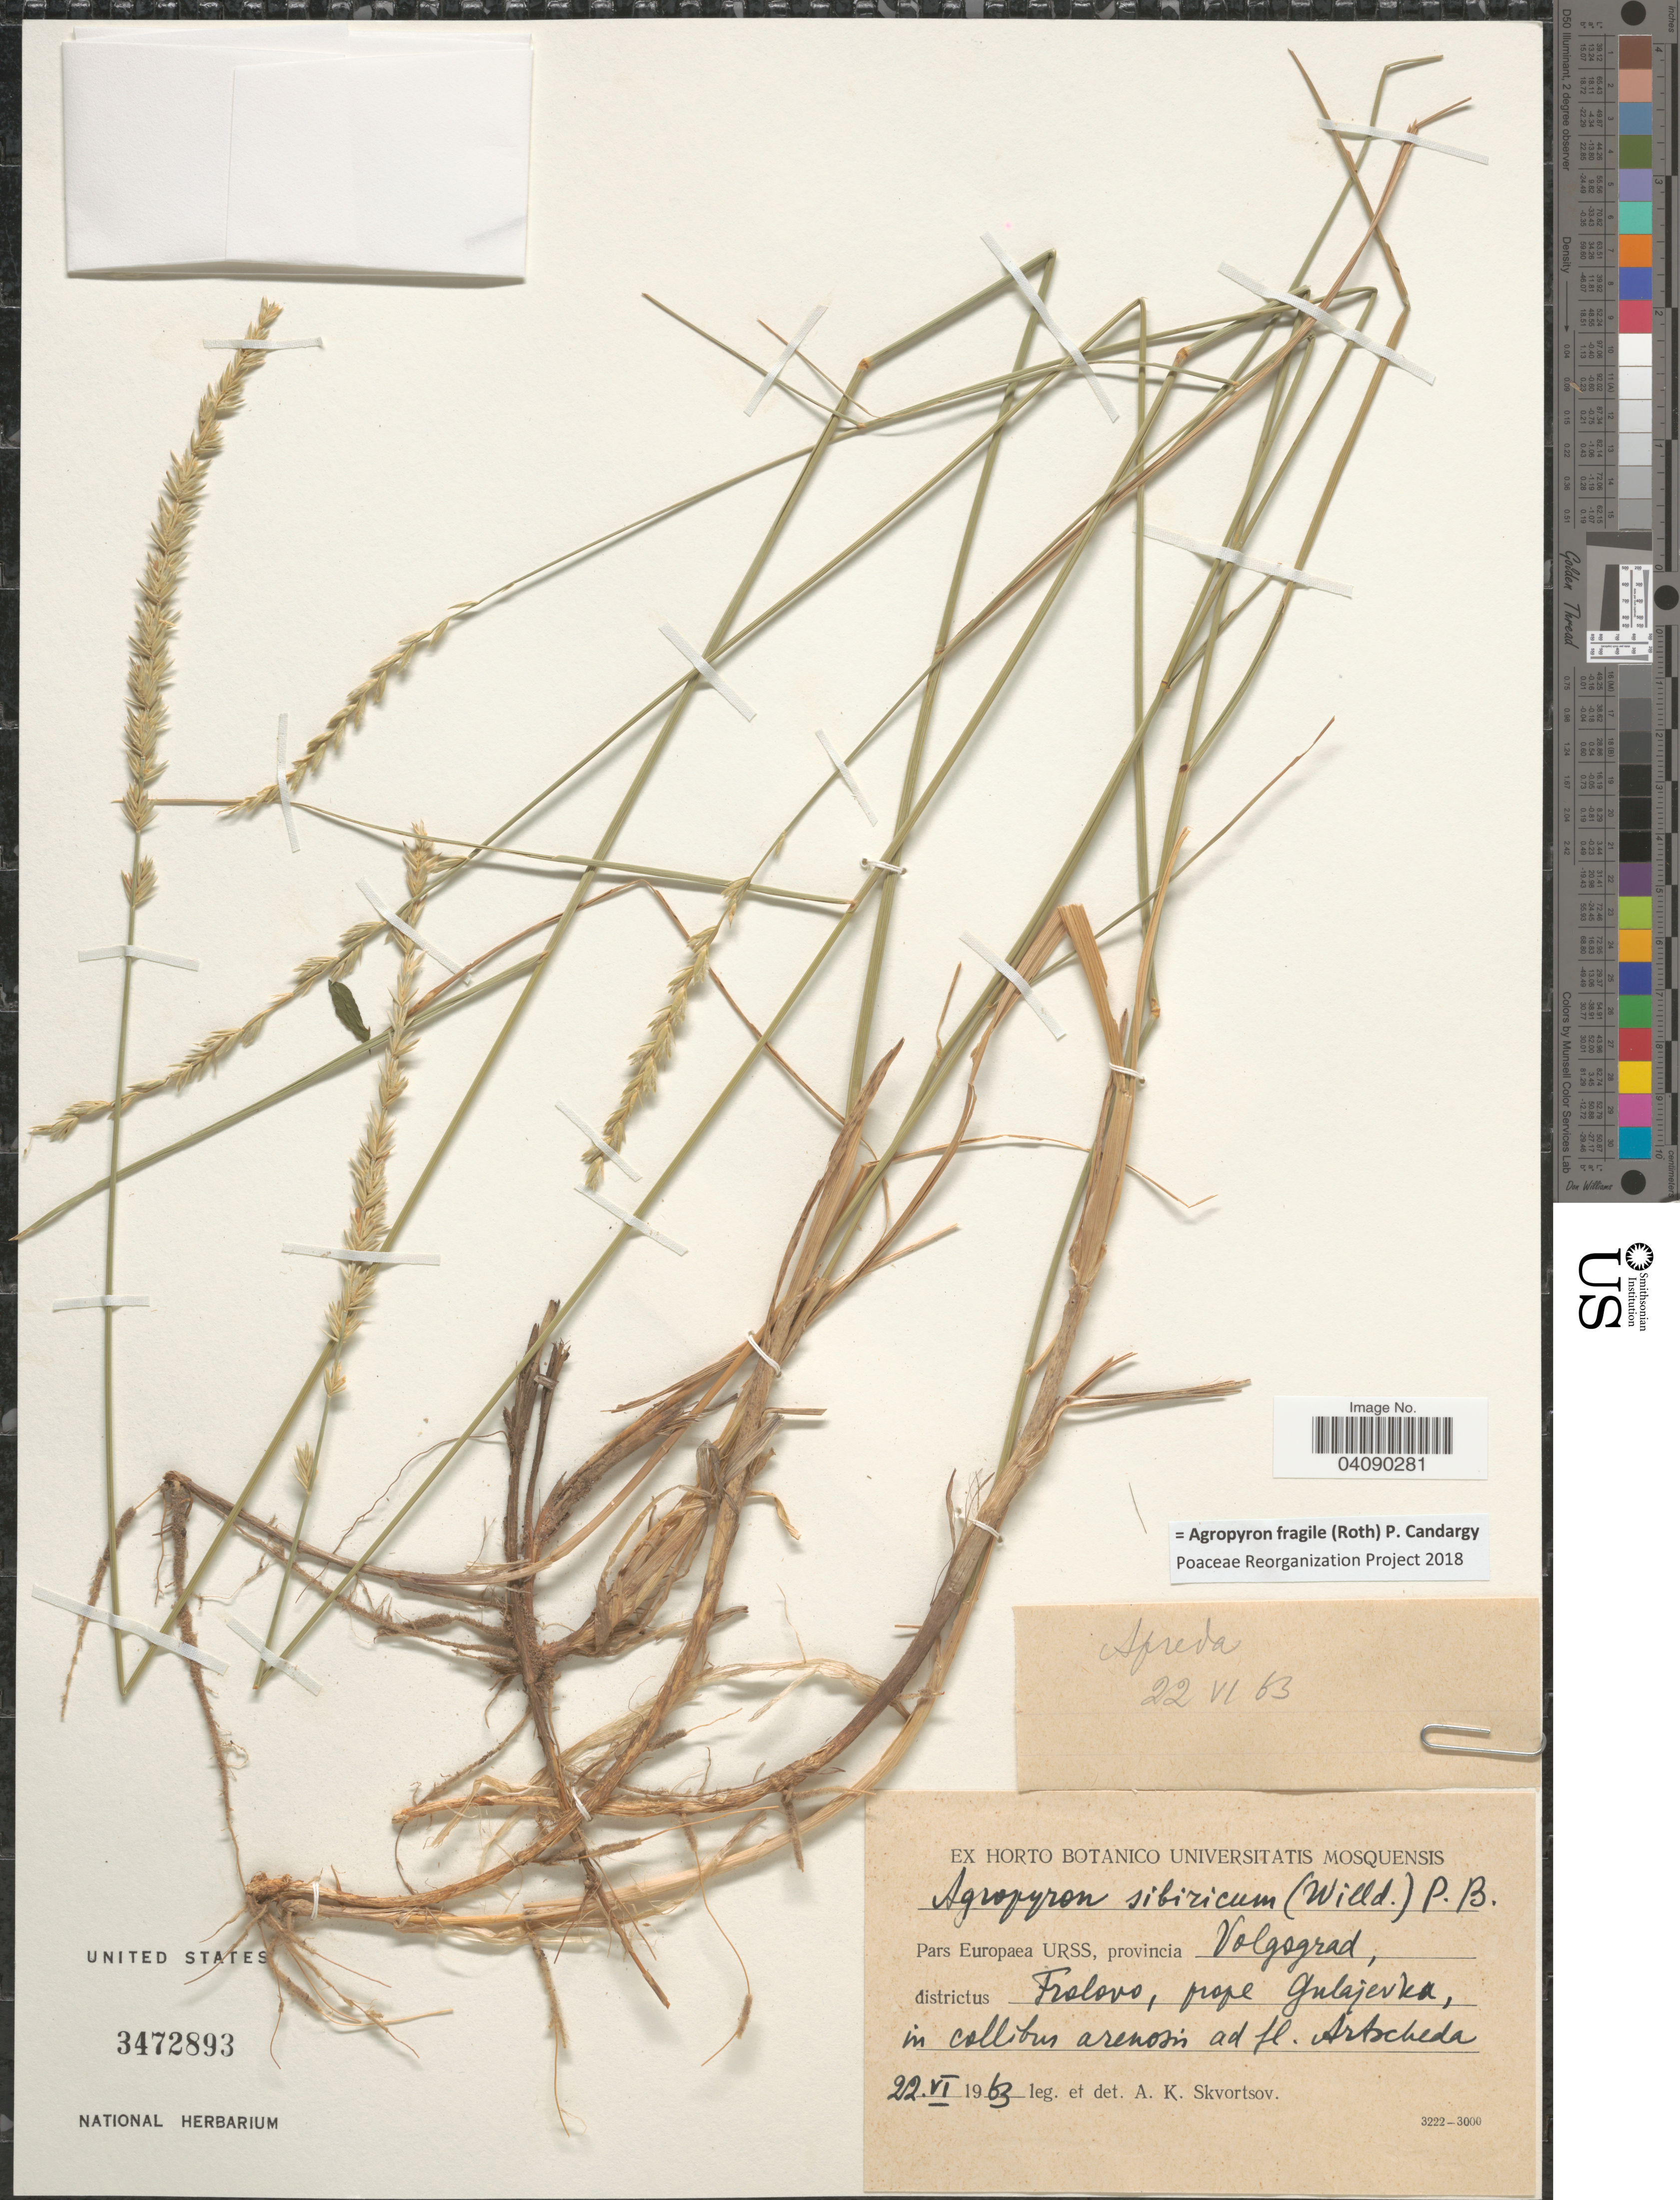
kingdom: Plantae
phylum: Tracheophyta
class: Liliopsida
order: Poales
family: Poaceae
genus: Agropyron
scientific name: Agropyron fragile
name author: (Roth) Candargy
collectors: A. K. Skvortsov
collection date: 1963-06-22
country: Russian Federation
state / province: Volgograd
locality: Pars Europaea URSS, districtus Frolovo, prope Gulajevka, in collibus arenosis ad fl. Artscheda.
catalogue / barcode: US 3472893